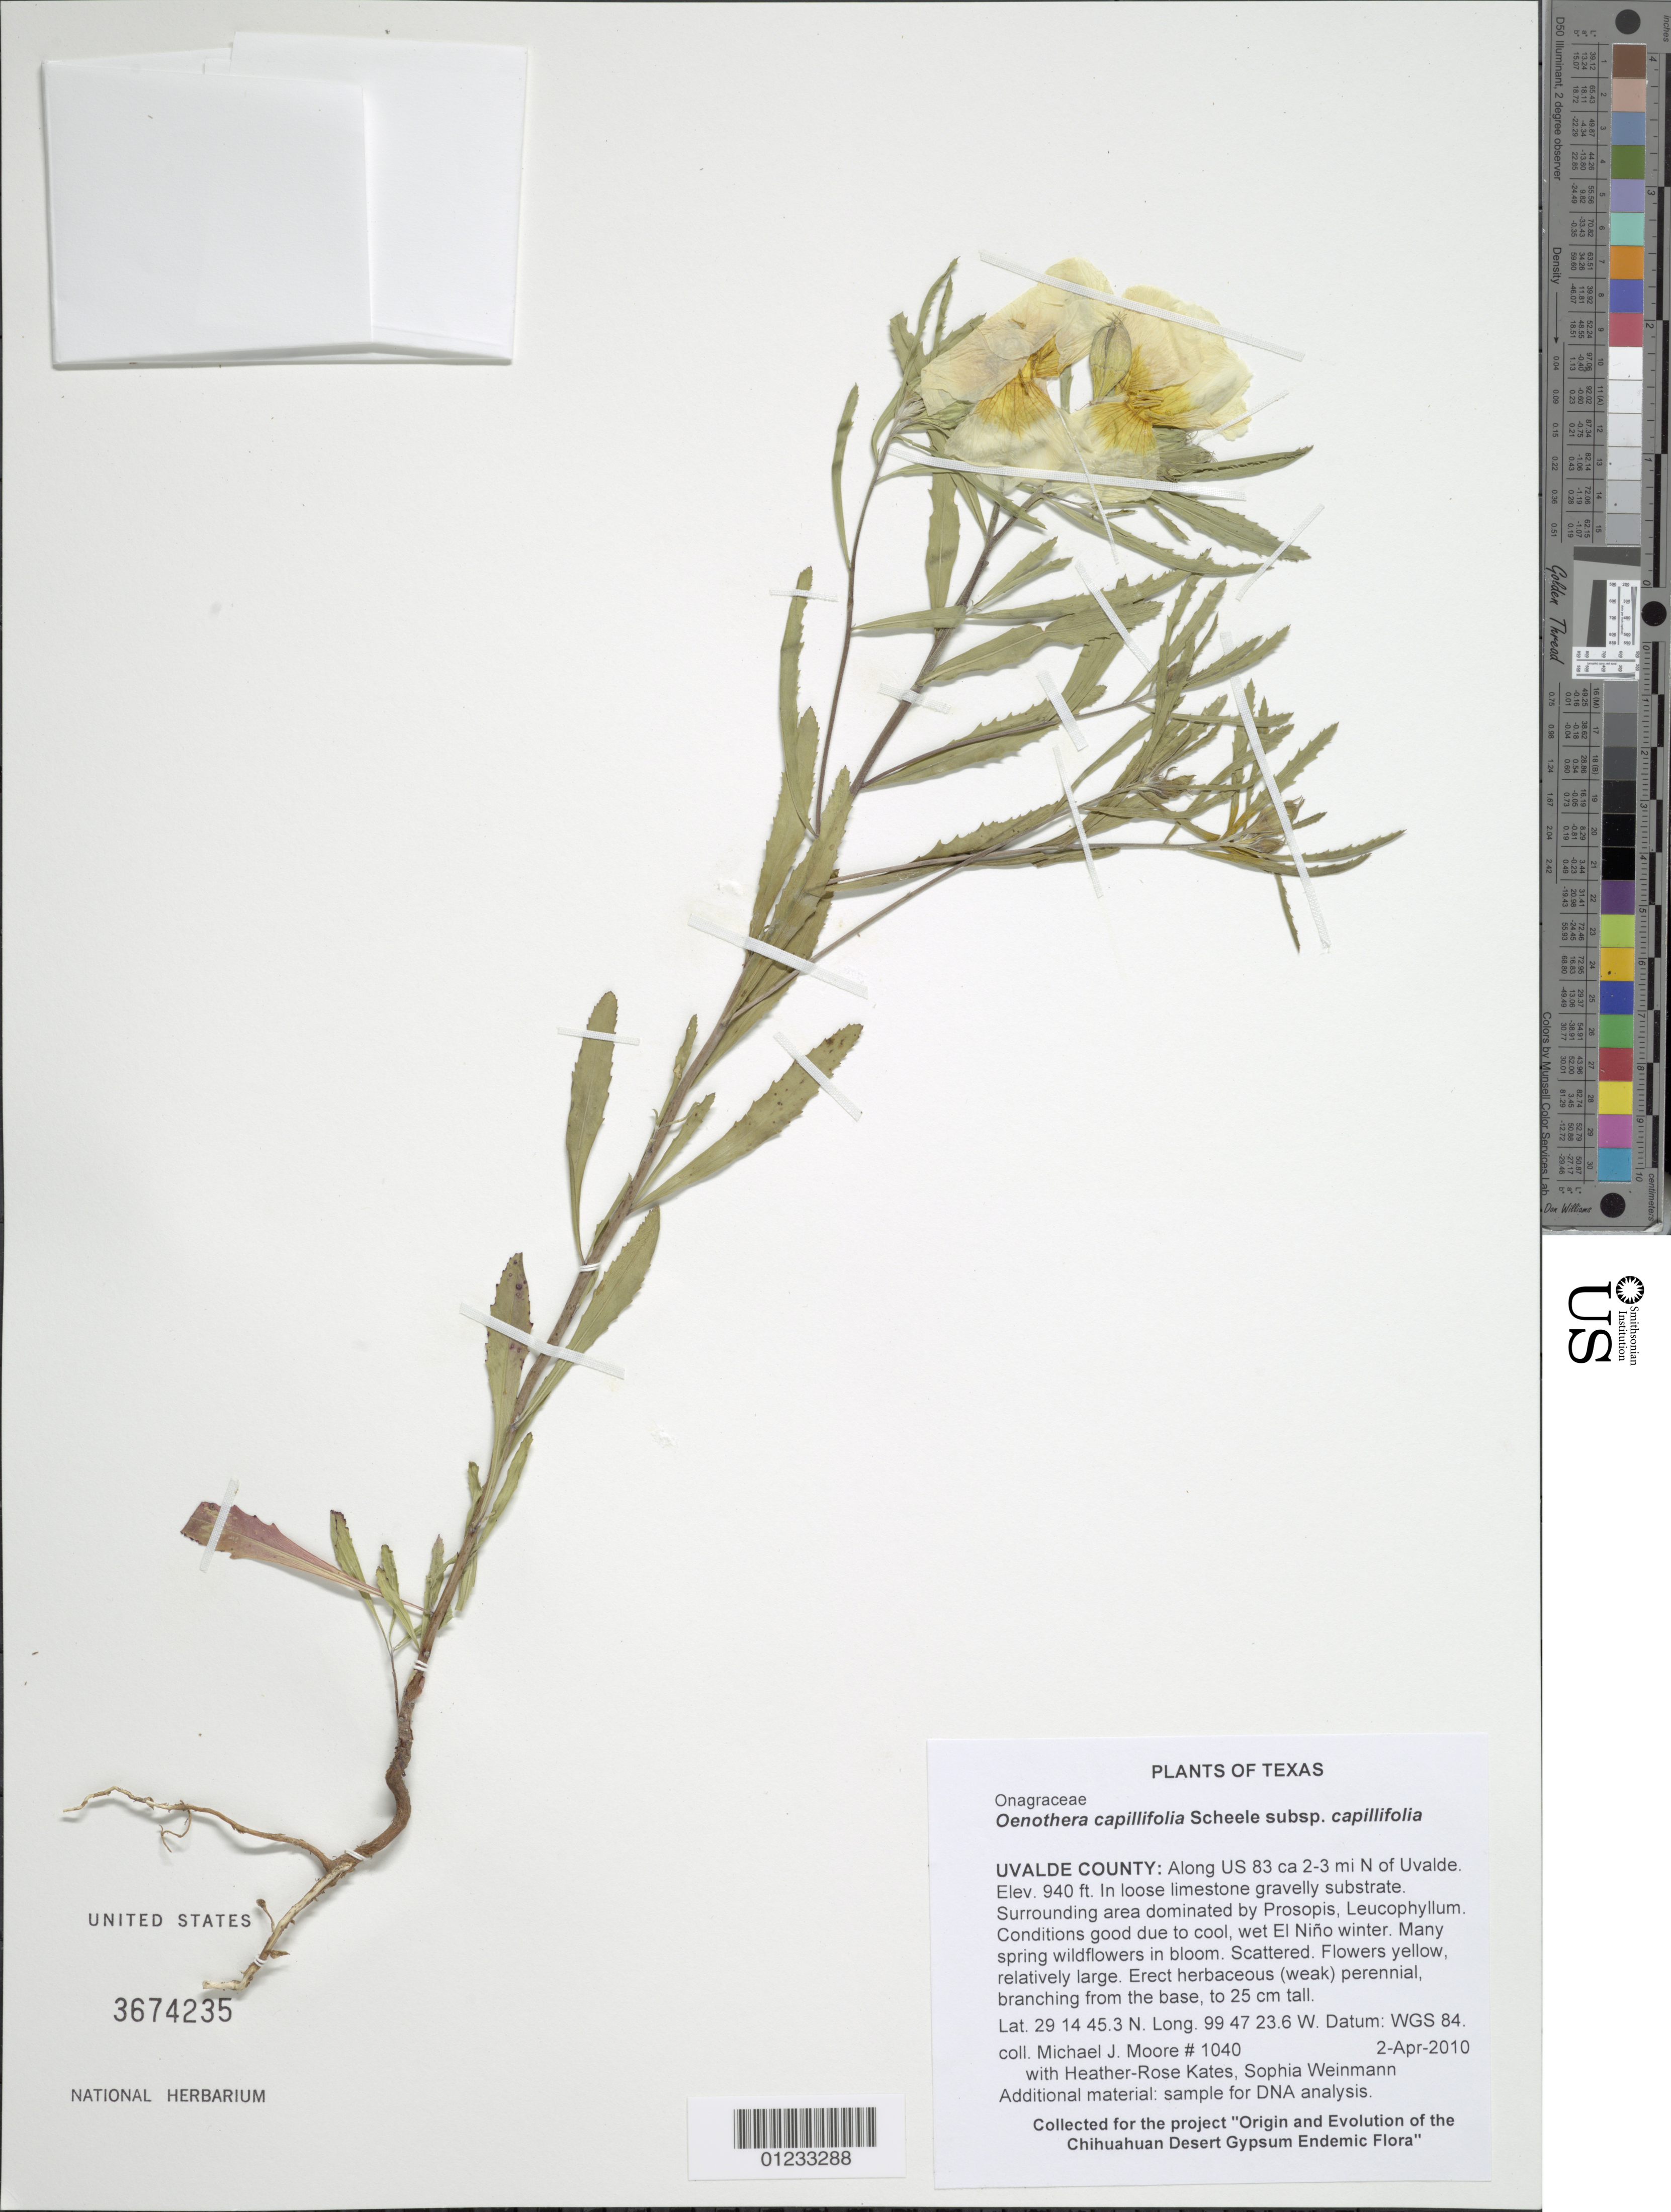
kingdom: Plantae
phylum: Tracheophyta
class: Magnoliopsida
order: Myrtales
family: Onagraceae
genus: Oenothera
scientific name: Oenothera capillifolia subsp. capillifolia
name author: Scheele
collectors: M. J. Moore, H.-R. Kates & S. Weinmann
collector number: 1040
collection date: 2006-04-01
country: United States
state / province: Texas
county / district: Uvalde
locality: Along US 83 ca 2-3 mi N of Uvalde.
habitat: In loose limestone gravelly substrate. Surrounding area dominated by Prosopis, Leucophyllum. Conditions good due to cool, wet El Niño winter. Many spring wildflowers in bloom.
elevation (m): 287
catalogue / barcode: US 3674235